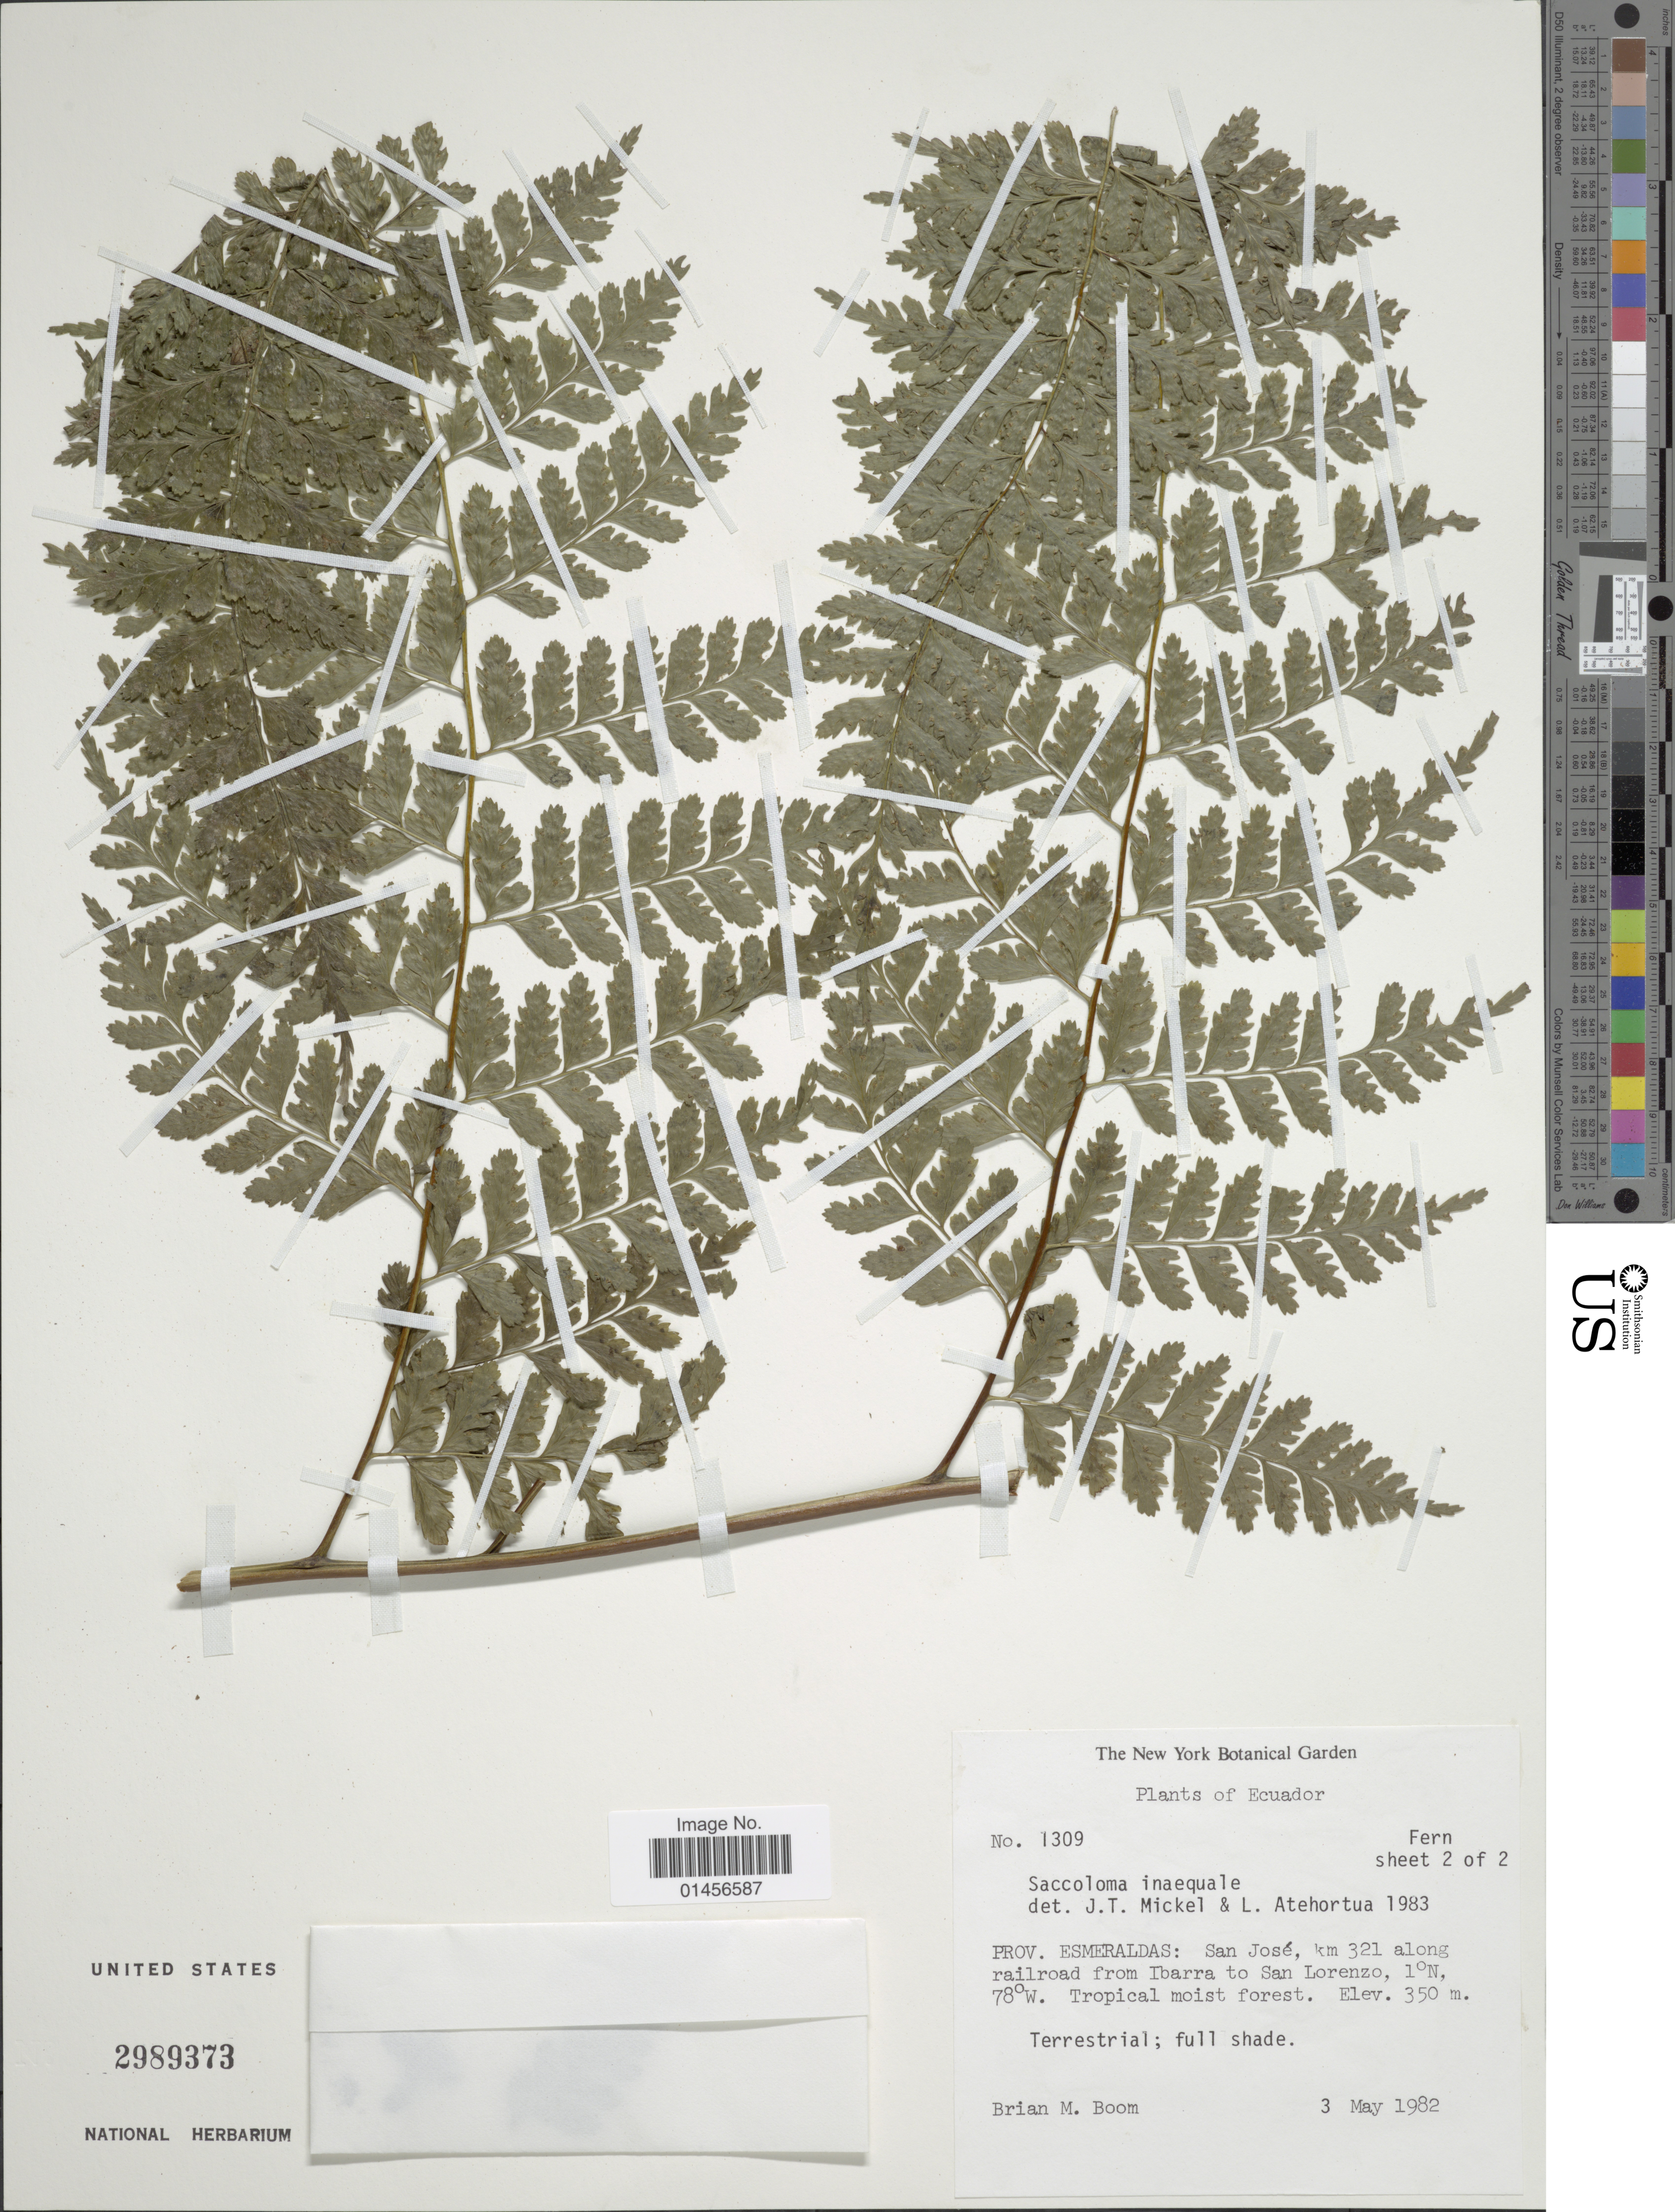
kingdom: Plantae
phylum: Tracheophyta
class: Polypodiopsida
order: Polypodiales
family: Saccolomataceae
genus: Saccoloma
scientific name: Saccoloma inaequale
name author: (Kunze) Mett.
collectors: B. M. Boom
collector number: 1309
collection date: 1982-05-03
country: Ecuador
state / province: Esmeraldas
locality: San José, km 321 along railroad from Ibarra to San Lorenzo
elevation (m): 350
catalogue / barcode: US 2989373